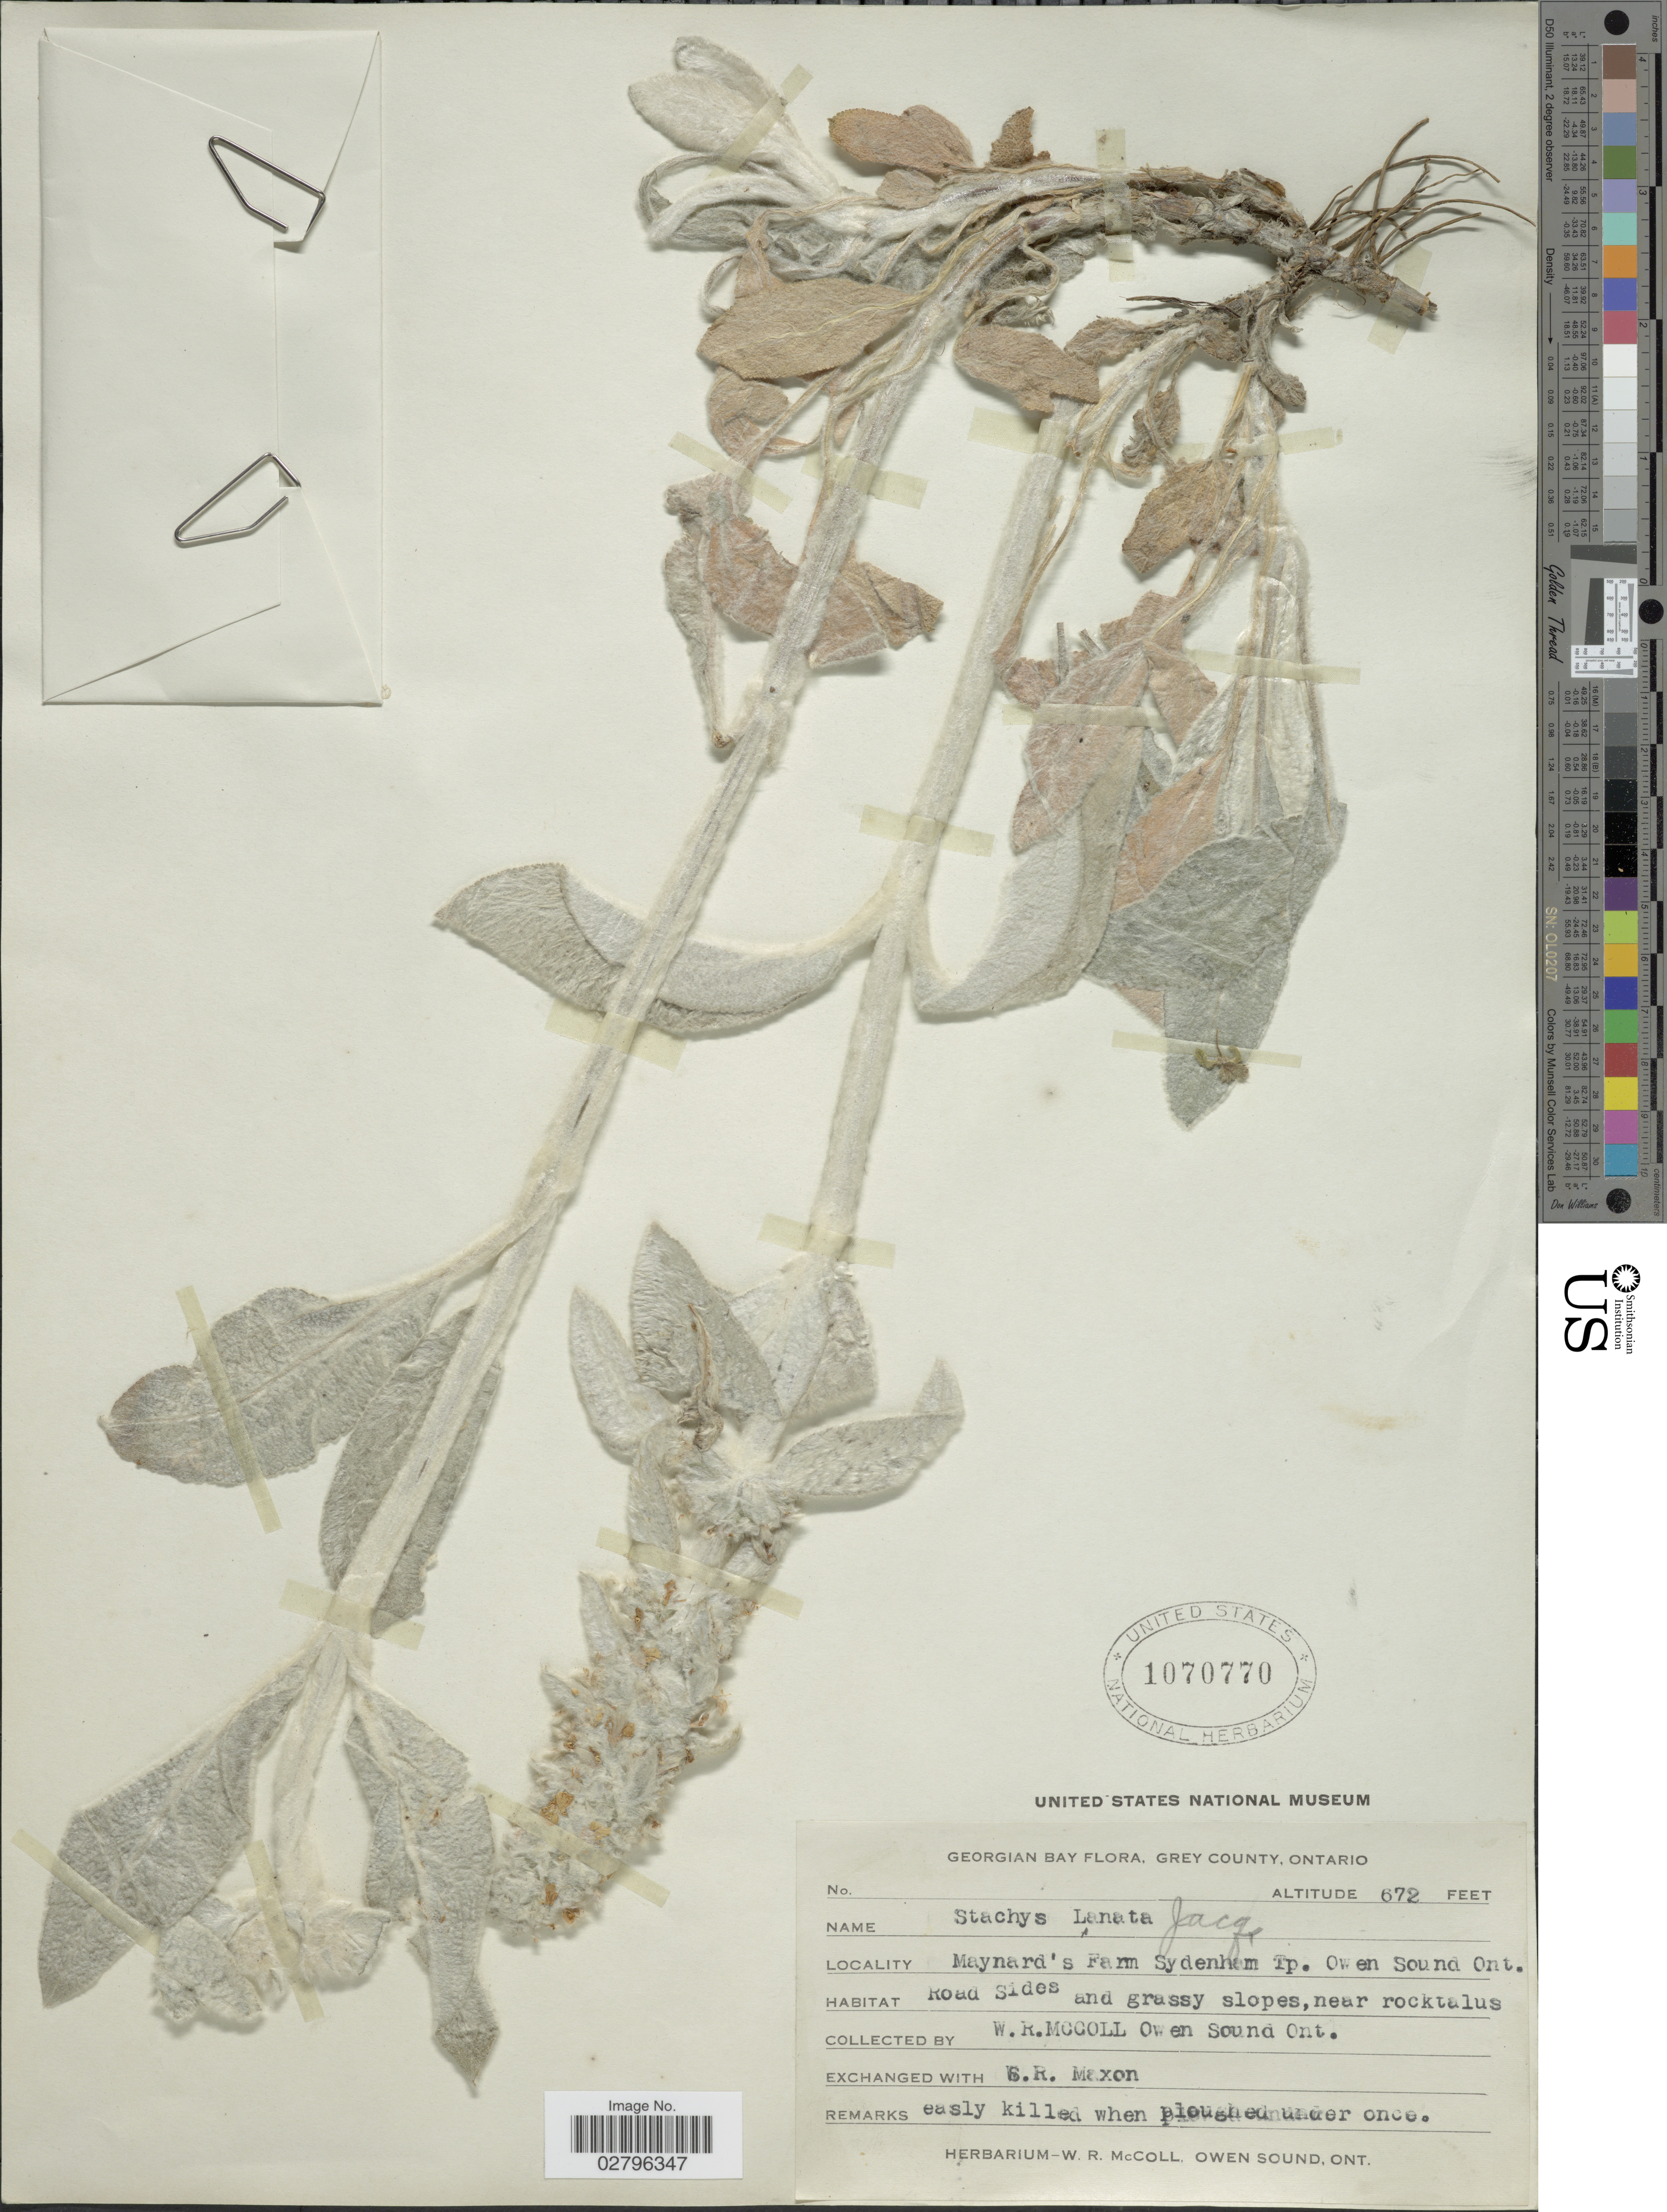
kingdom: Plantae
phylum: Tracheophyta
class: Magnoliopsida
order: Lamiales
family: Lamiaceae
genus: Stachys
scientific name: Stachys lanata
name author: Jacq.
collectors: W. McColl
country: Canada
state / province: Ontario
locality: Georgian Bay, Grey County. Maynard's Farm Sydenham Tp. Owen Sound Ont.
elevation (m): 205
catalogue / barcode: US 1070770